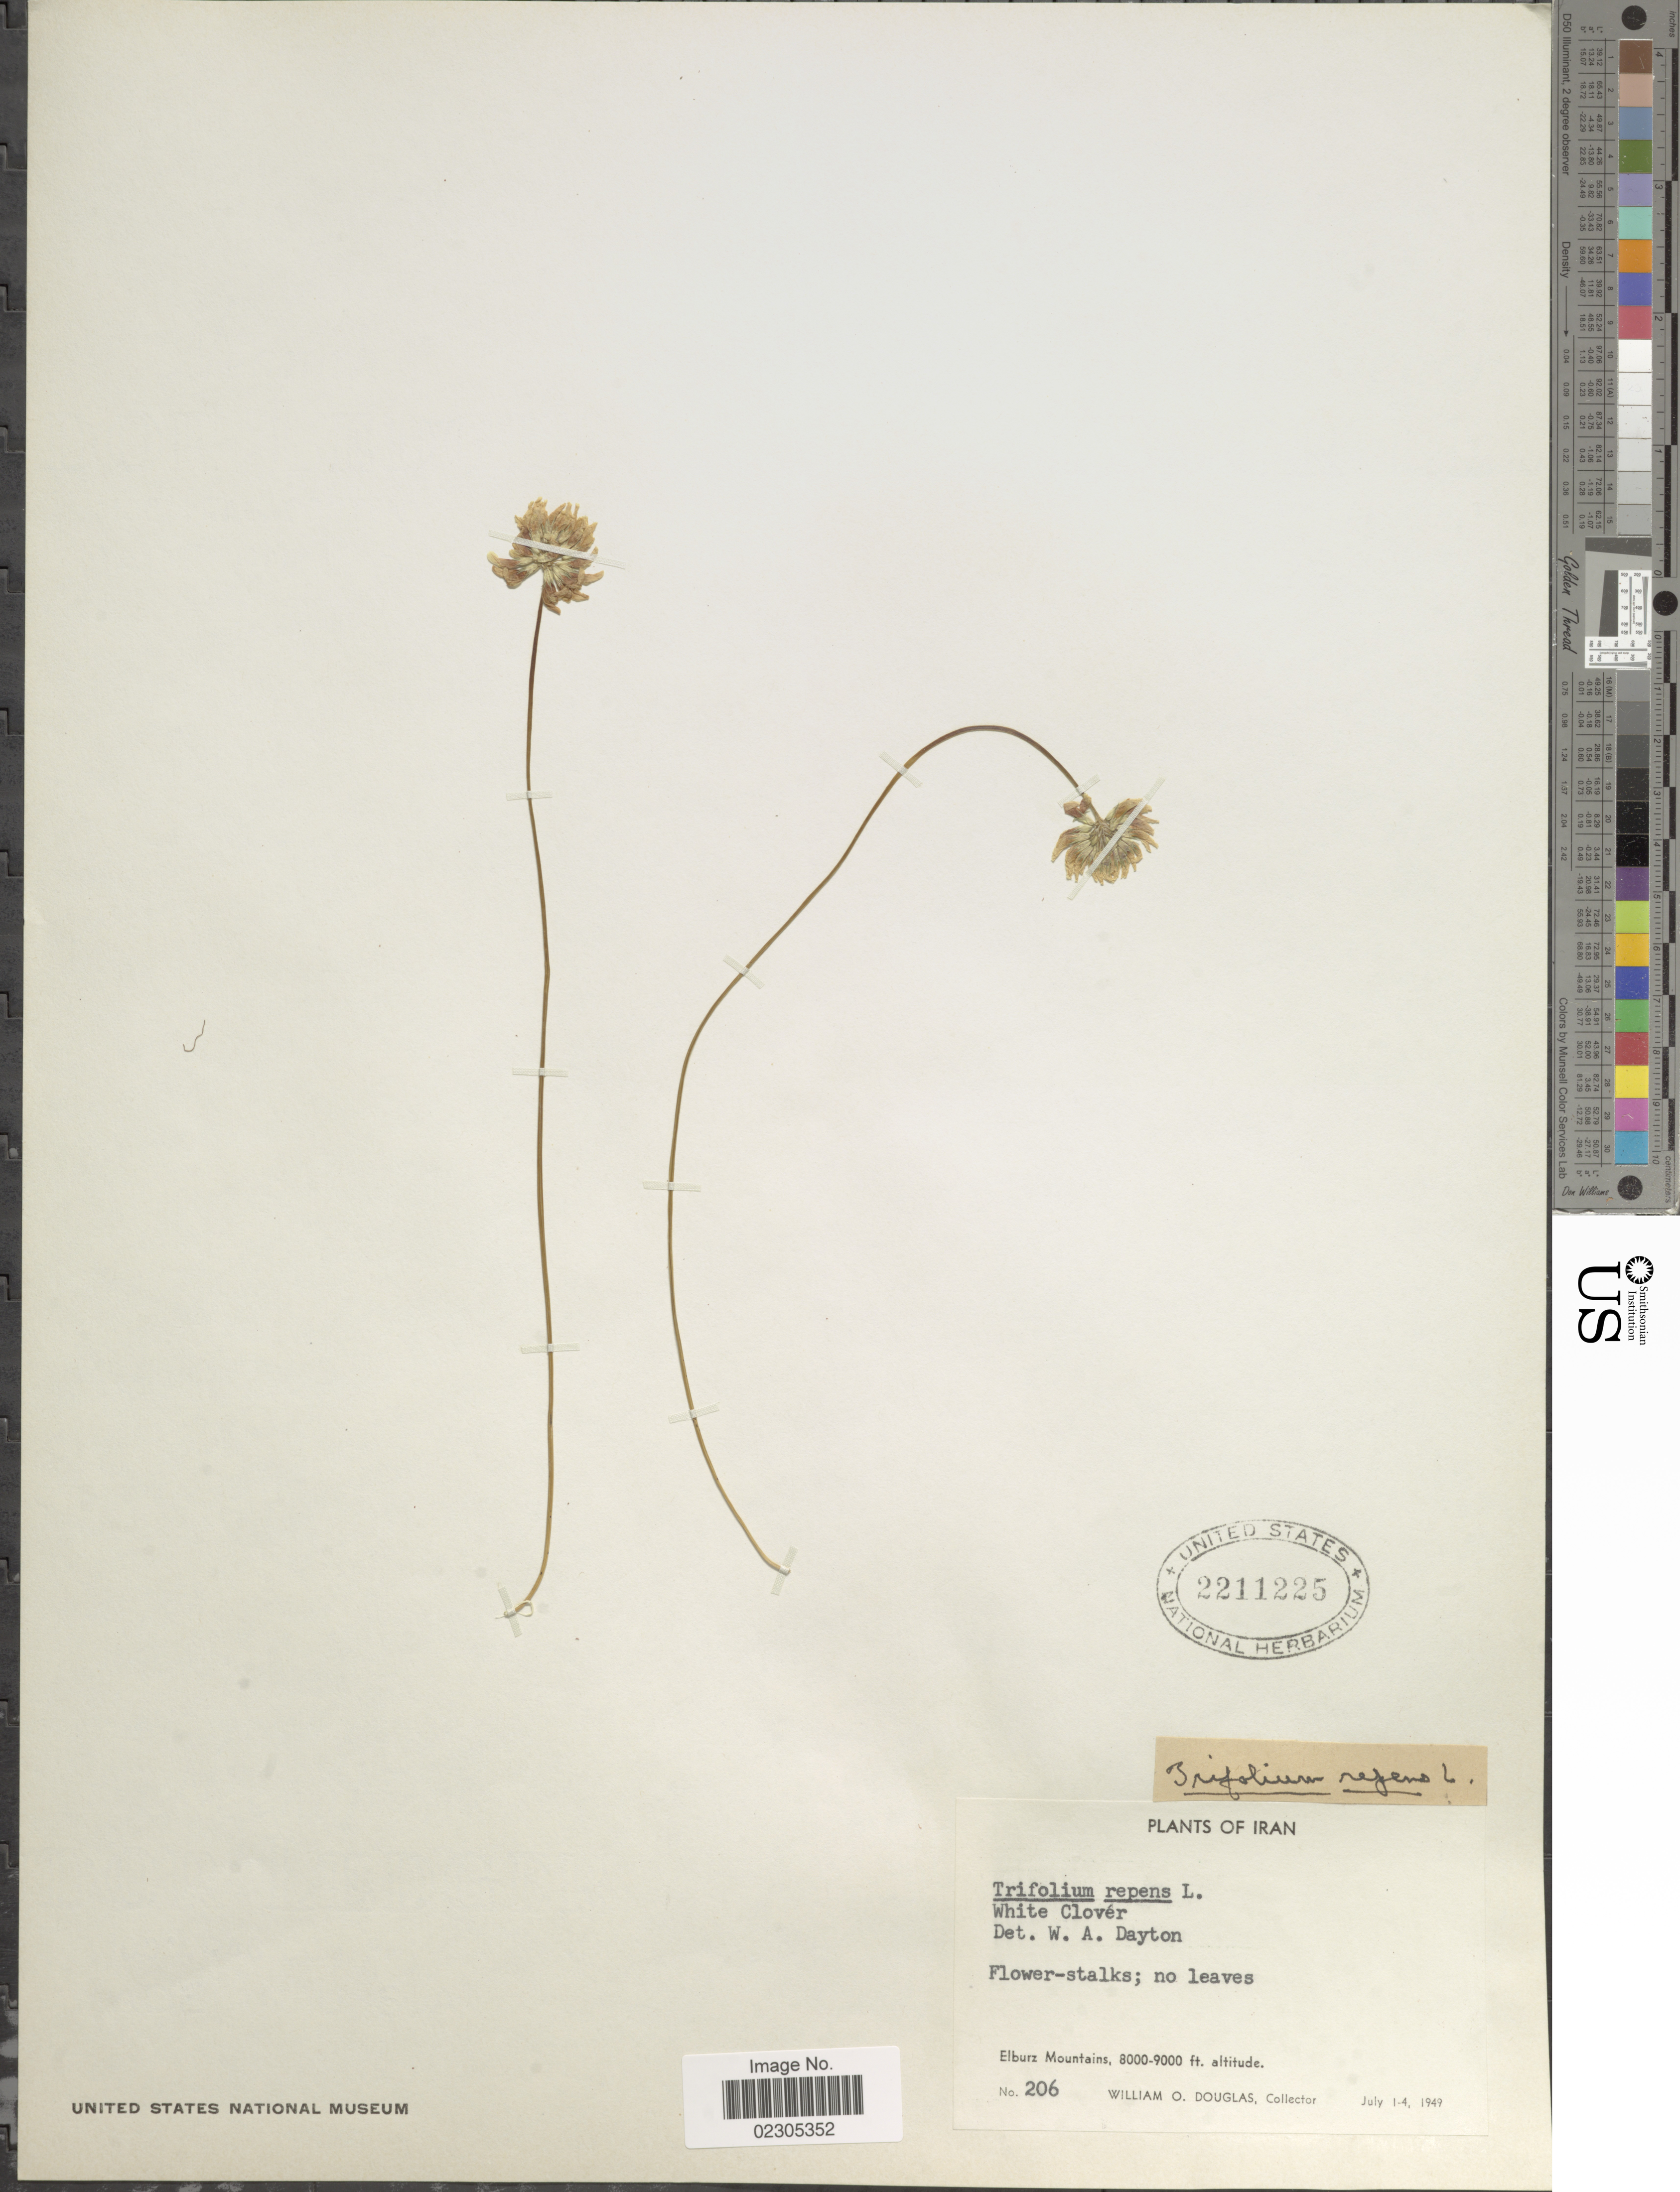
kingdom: Plantae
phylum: Tracheophyta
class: Magnoliopsida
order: Fabales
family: Fabaceae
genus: Trifolium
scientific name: Trifolium repens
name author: L.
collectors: W. Douglas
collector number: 206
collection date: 1949-07-01/1949-07-04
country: Iran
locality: Elburz Mountains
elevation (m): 2438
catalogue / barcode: US 2211225